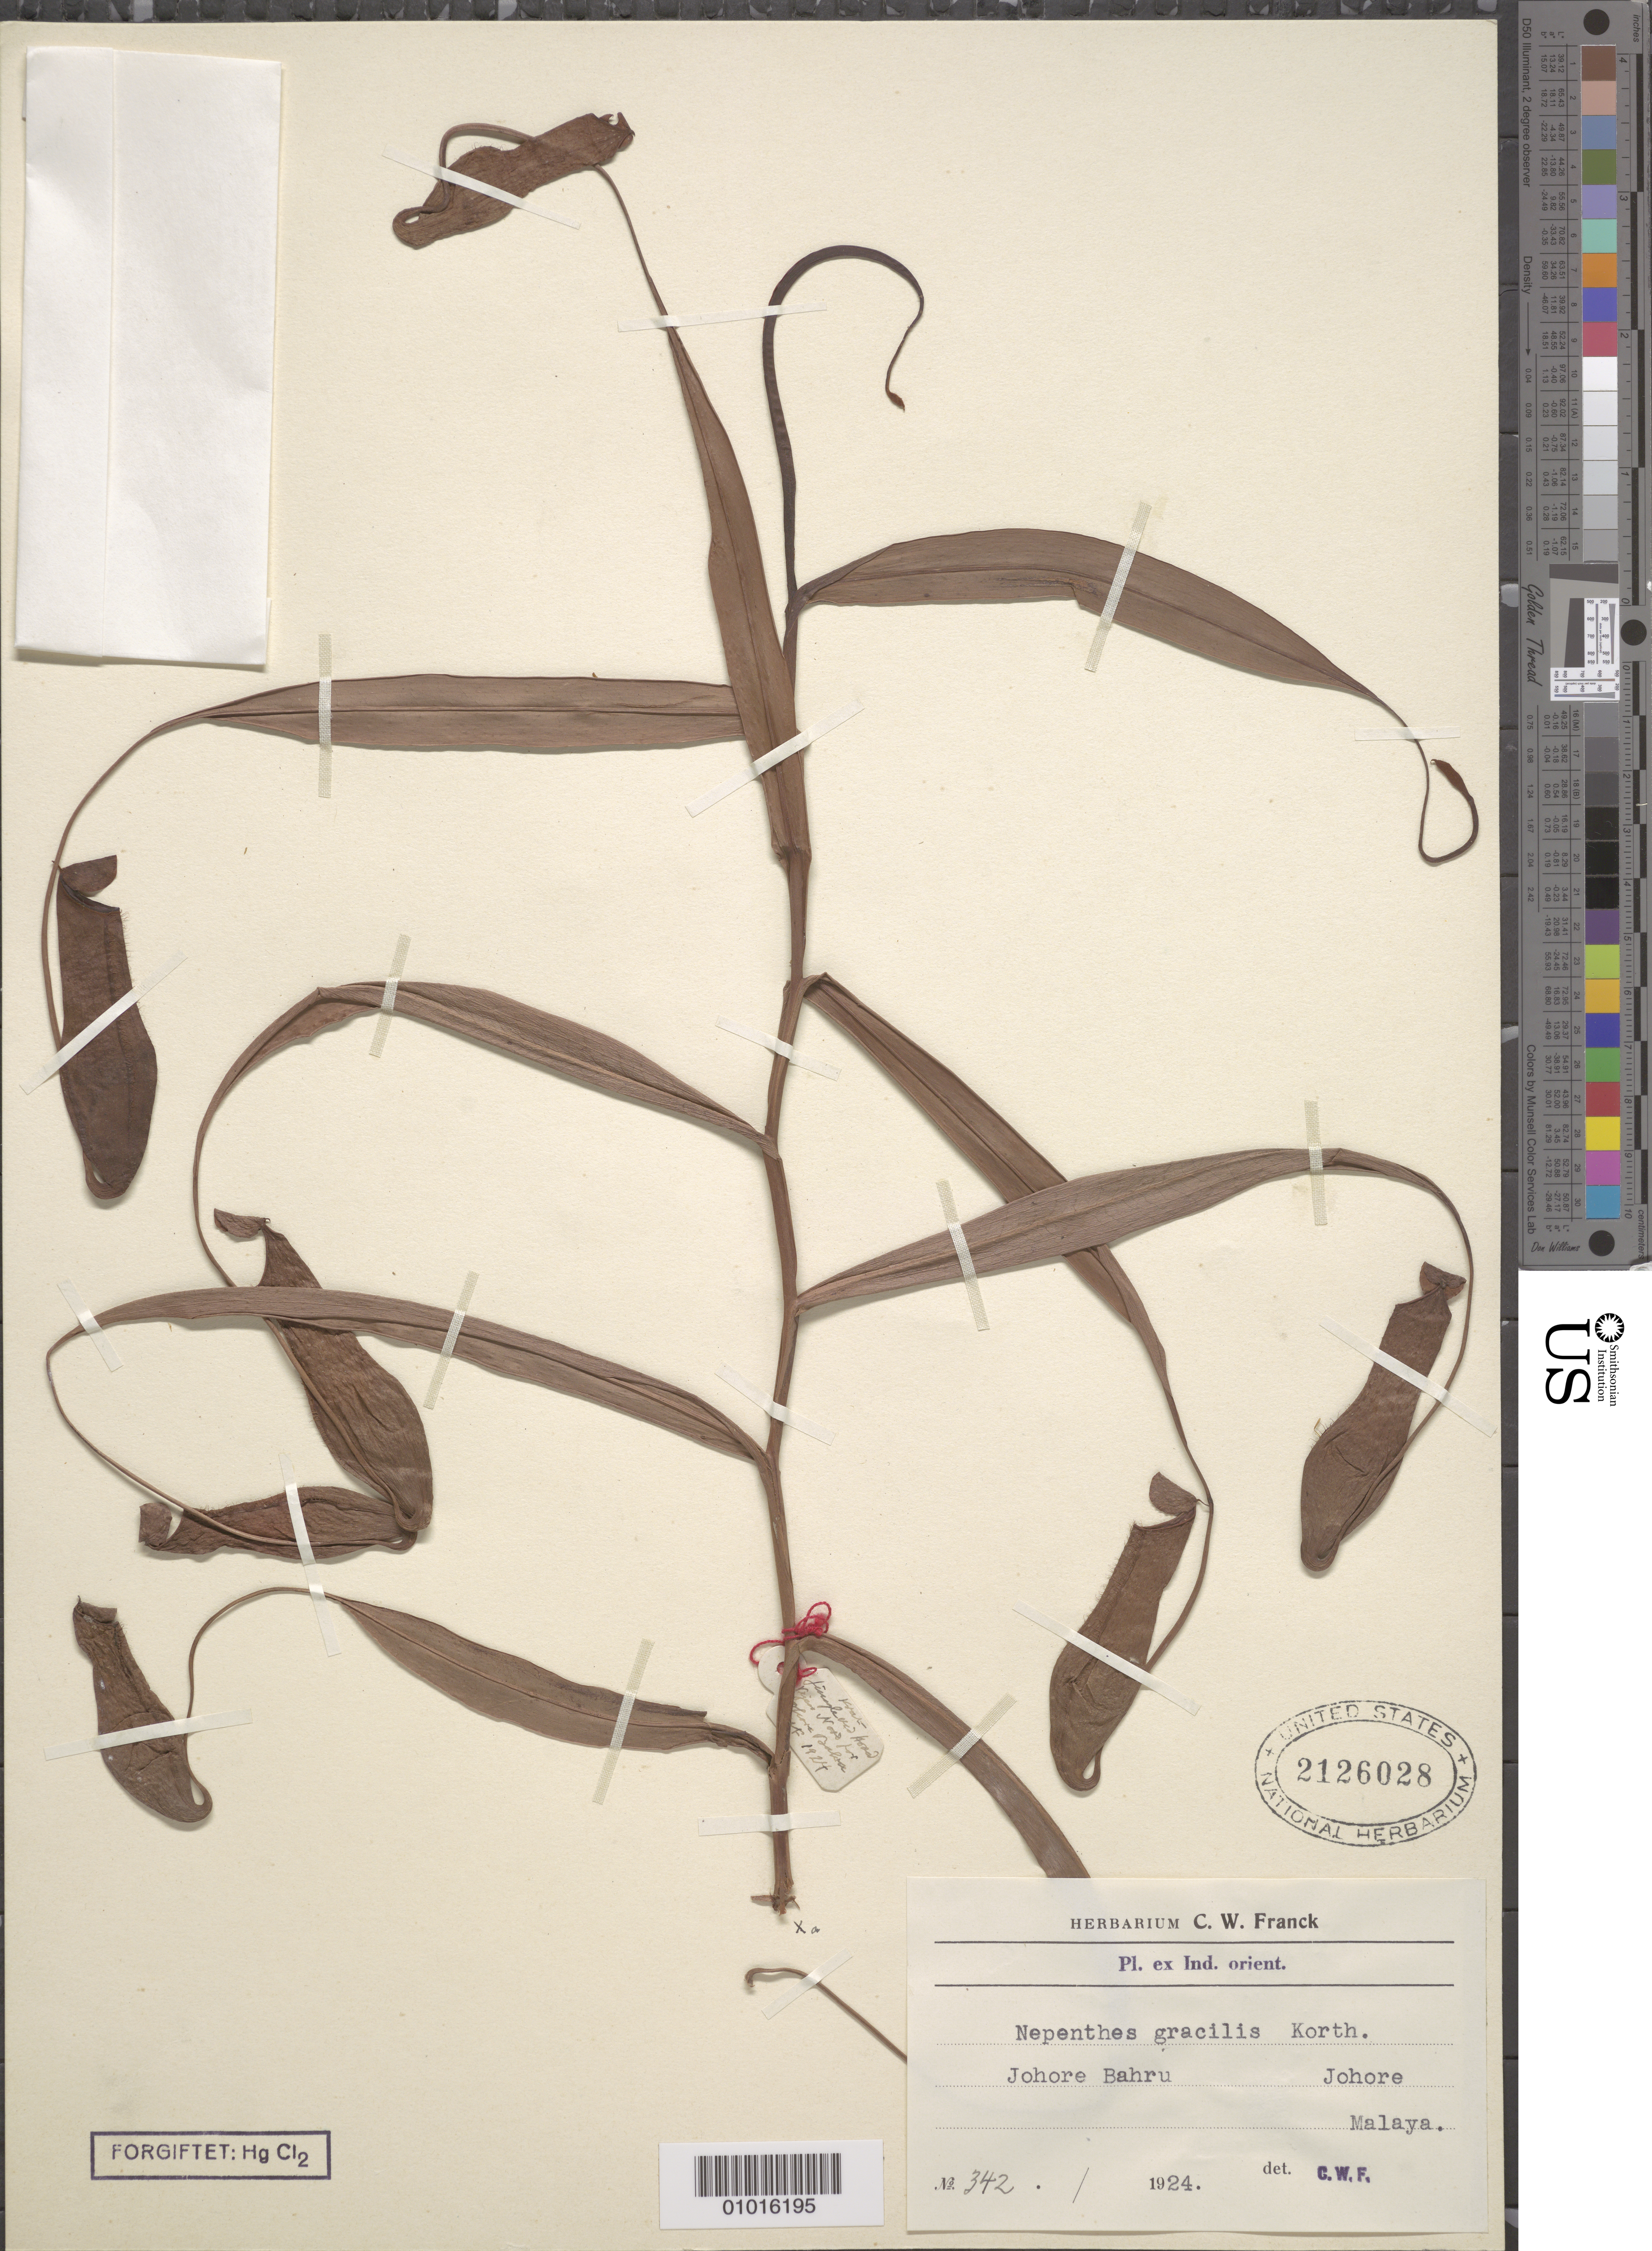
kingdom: Plantae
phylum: Tracheophyta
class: Magnoliopsida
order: Caryophyllales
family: Nepenthaceae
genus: Nepenthes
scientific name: Nepenthes gracilis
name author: Korth.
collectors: C. Franck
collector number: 342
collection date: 1924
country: Malaysia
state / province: Johor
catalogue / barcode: US 212602028